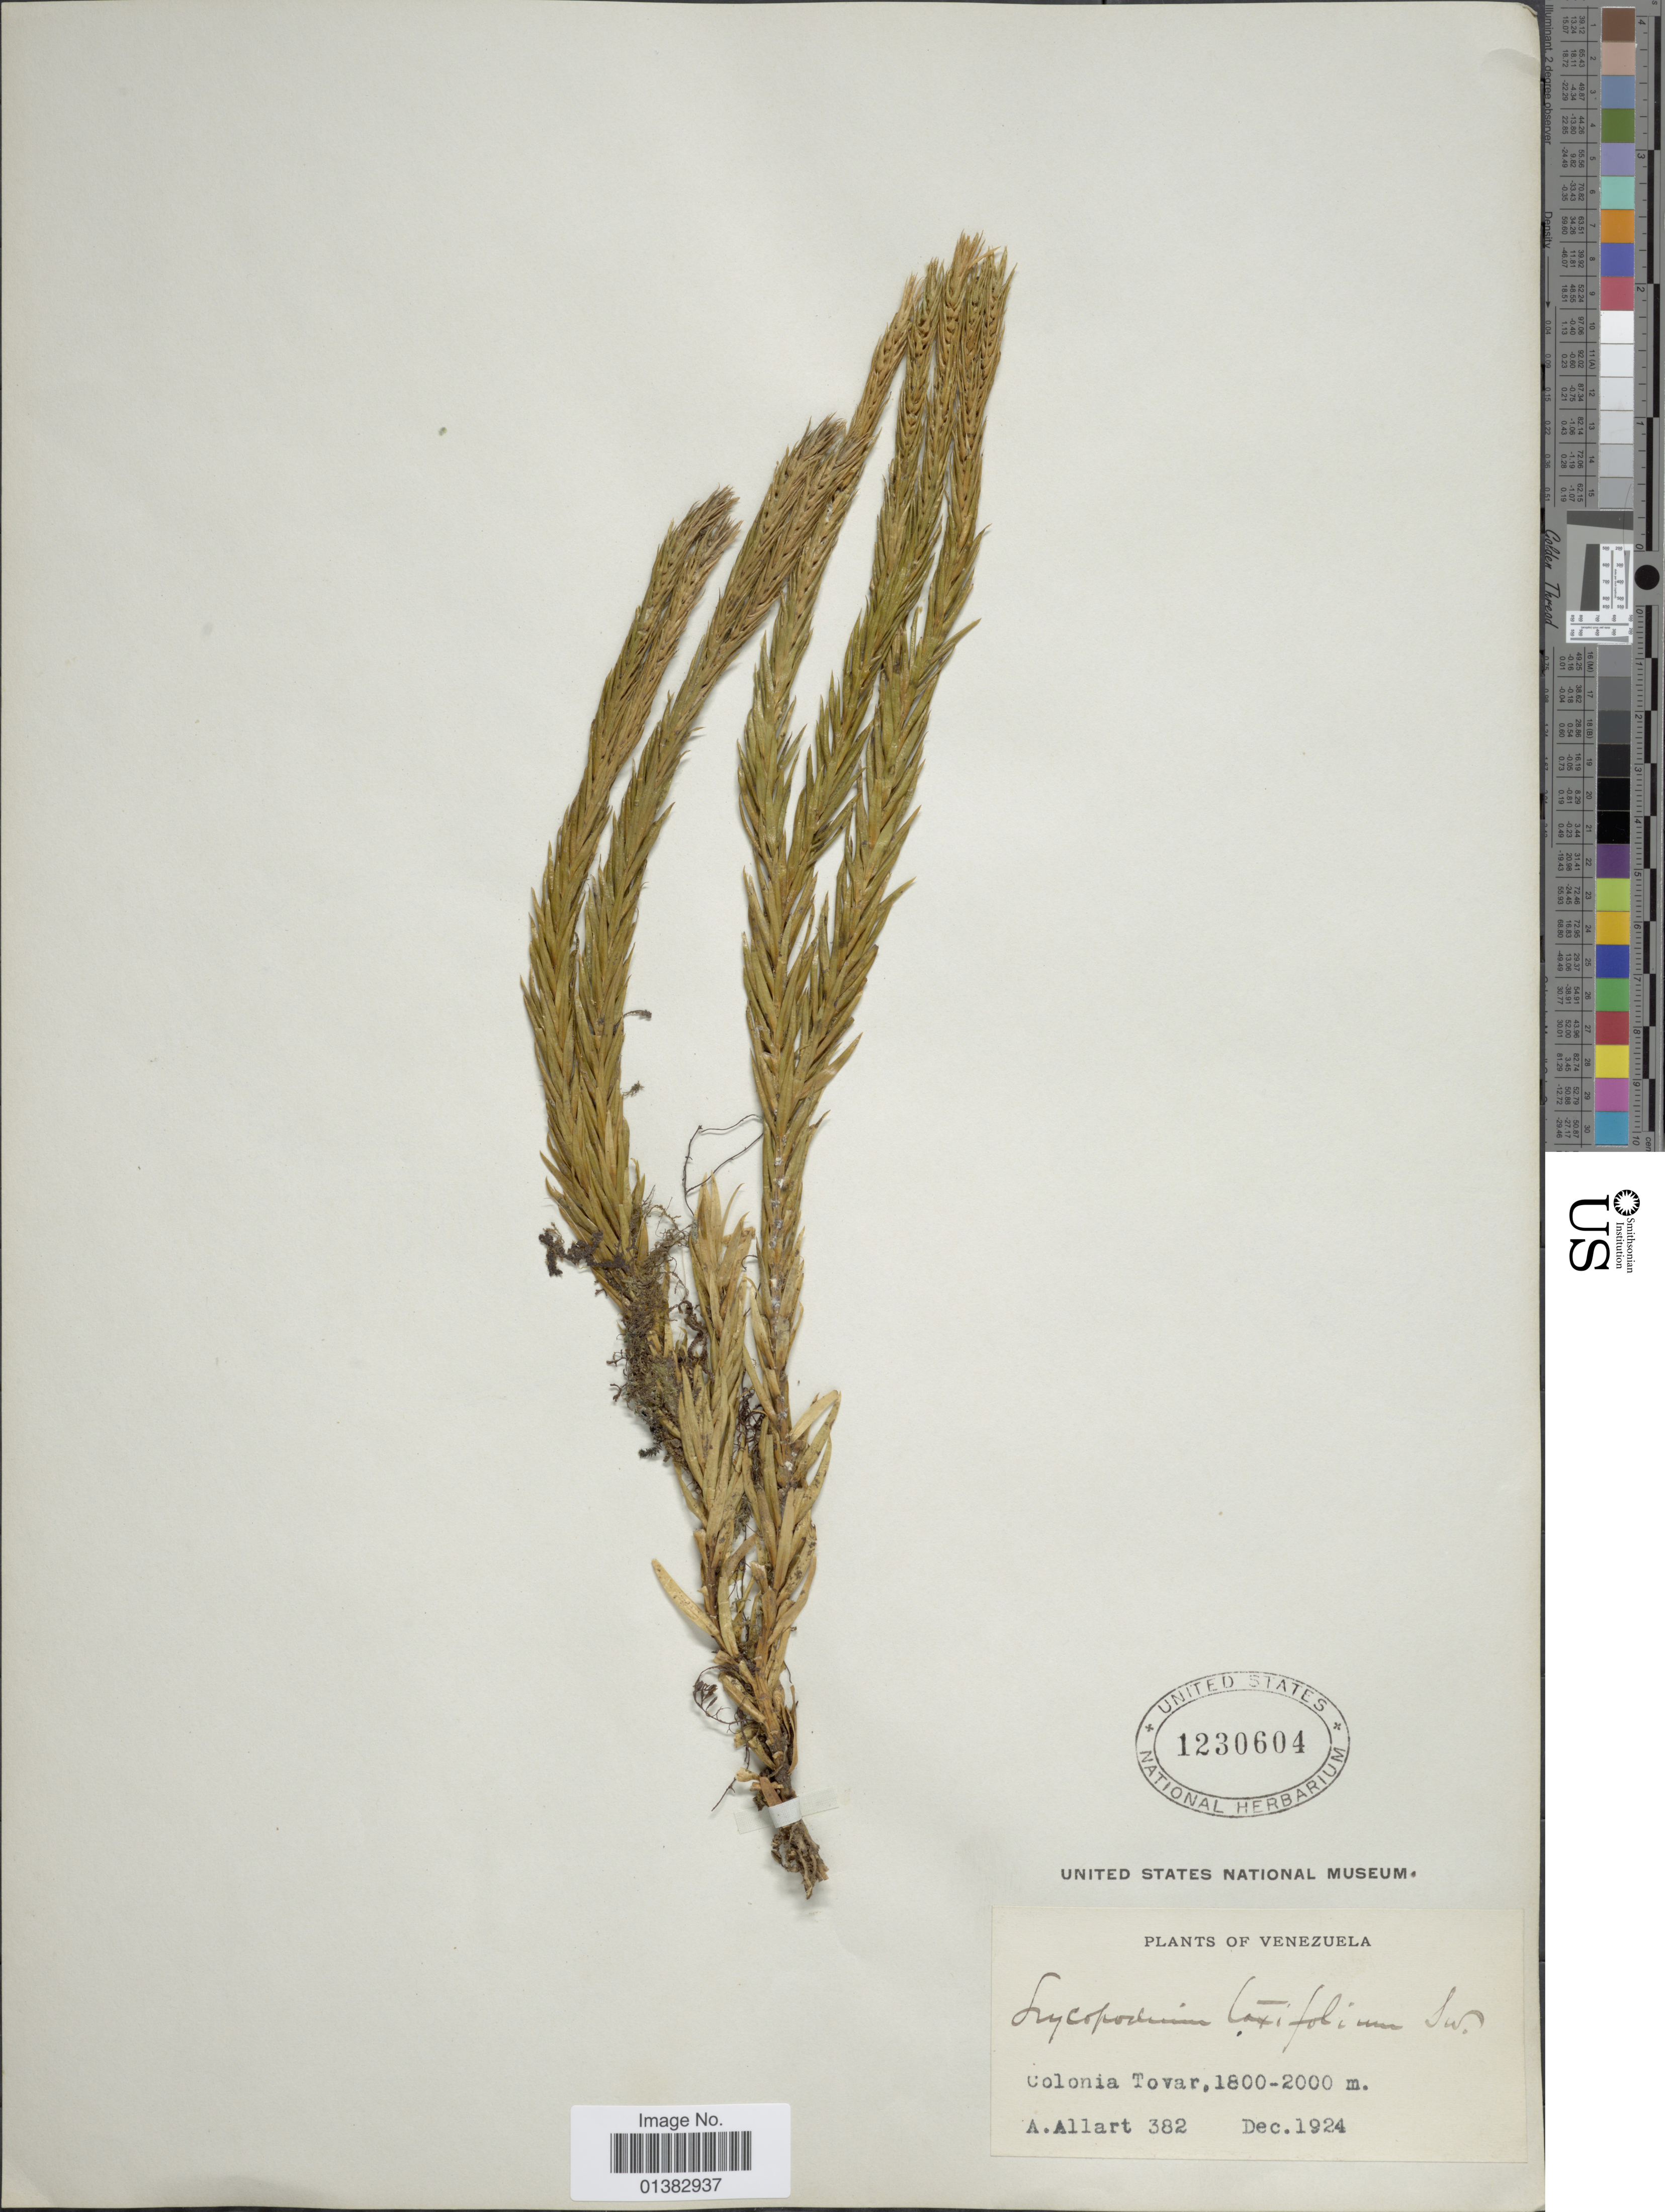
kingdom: Plantae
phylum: Tracheophyta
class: Lycopodiopsida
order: Lycopodiales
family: Lycopodiaceae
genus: Phlegmariurus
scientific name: Phlegmariurus taxifolius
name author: (Sw.) Á. Löve & D. Löve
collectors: A. Allart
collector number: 382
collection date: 1924-12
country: Venezuela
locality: Colonia Tovar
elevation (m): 1800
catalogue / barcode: US 1230604